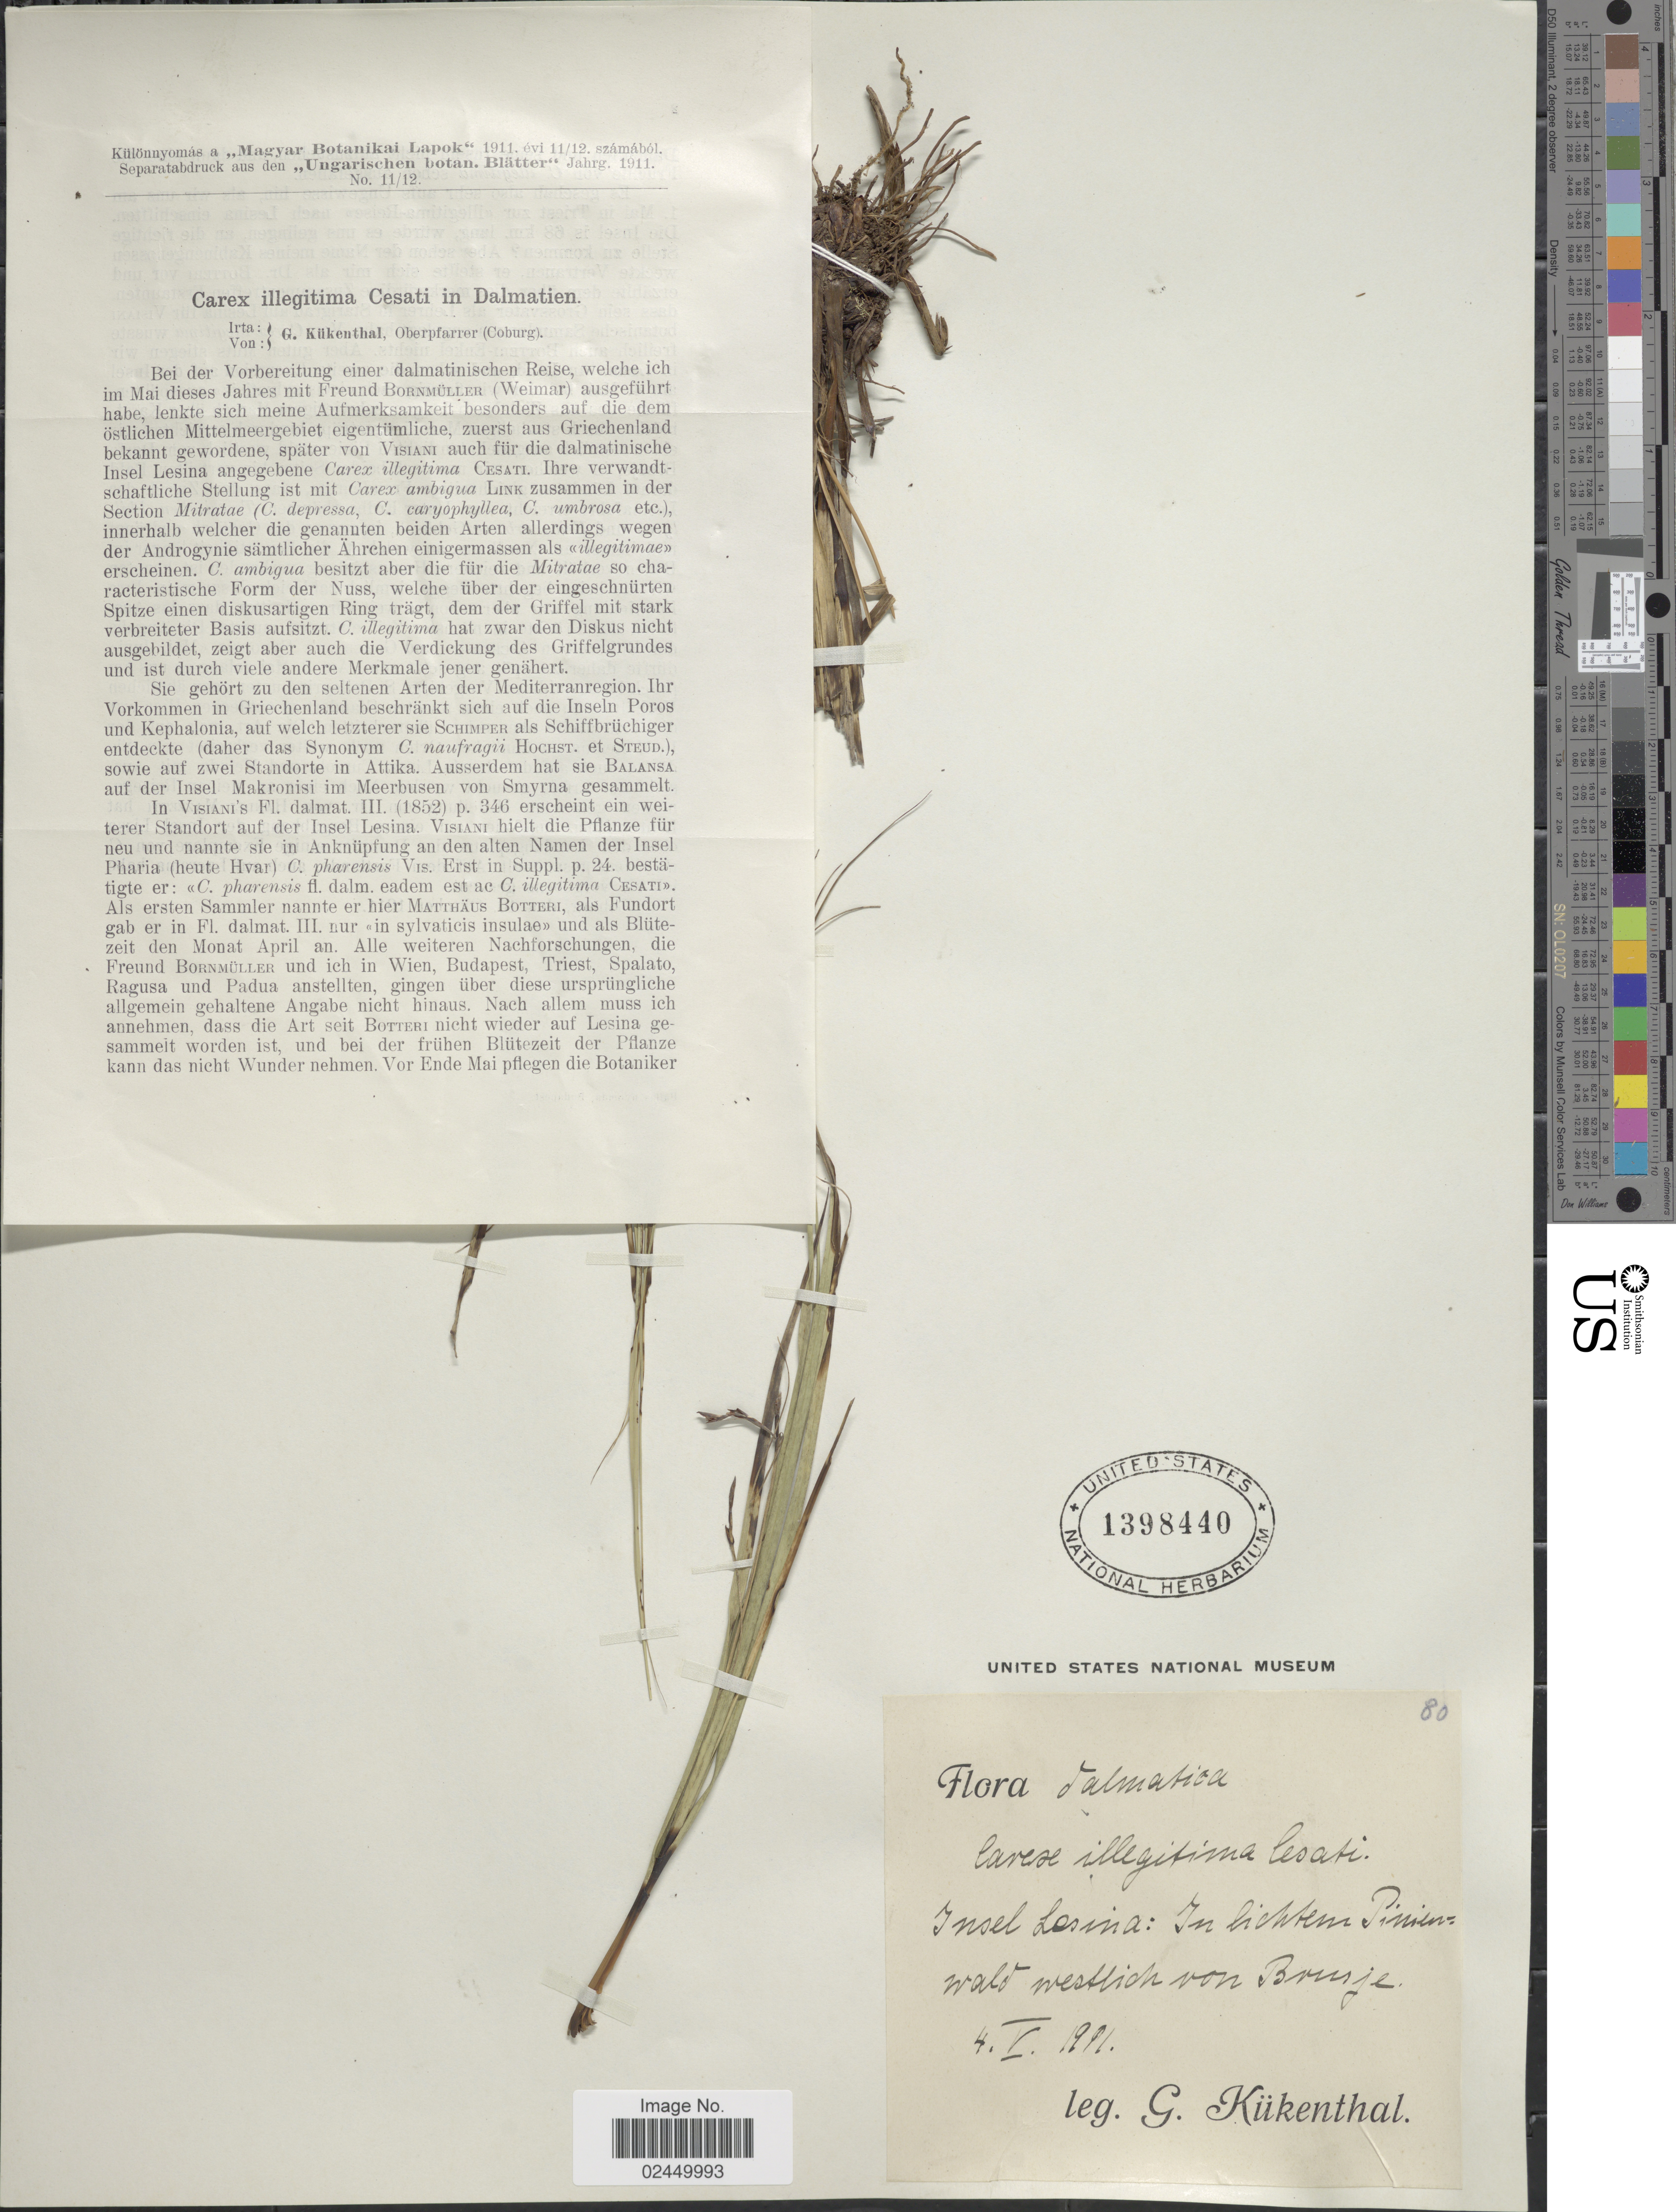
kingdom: Plantae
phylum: Tracheophyta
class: Liliopsida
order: Poales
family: Cyperaceae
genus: Carex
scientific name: Carex illegitima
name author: Ces.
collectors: G. Kükenthal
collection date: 1991-05-04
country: Croatia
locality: Dalmatica. Insel Lesina: In lichten Pinienwald westlich von Brusje.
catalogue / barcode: US 1398440